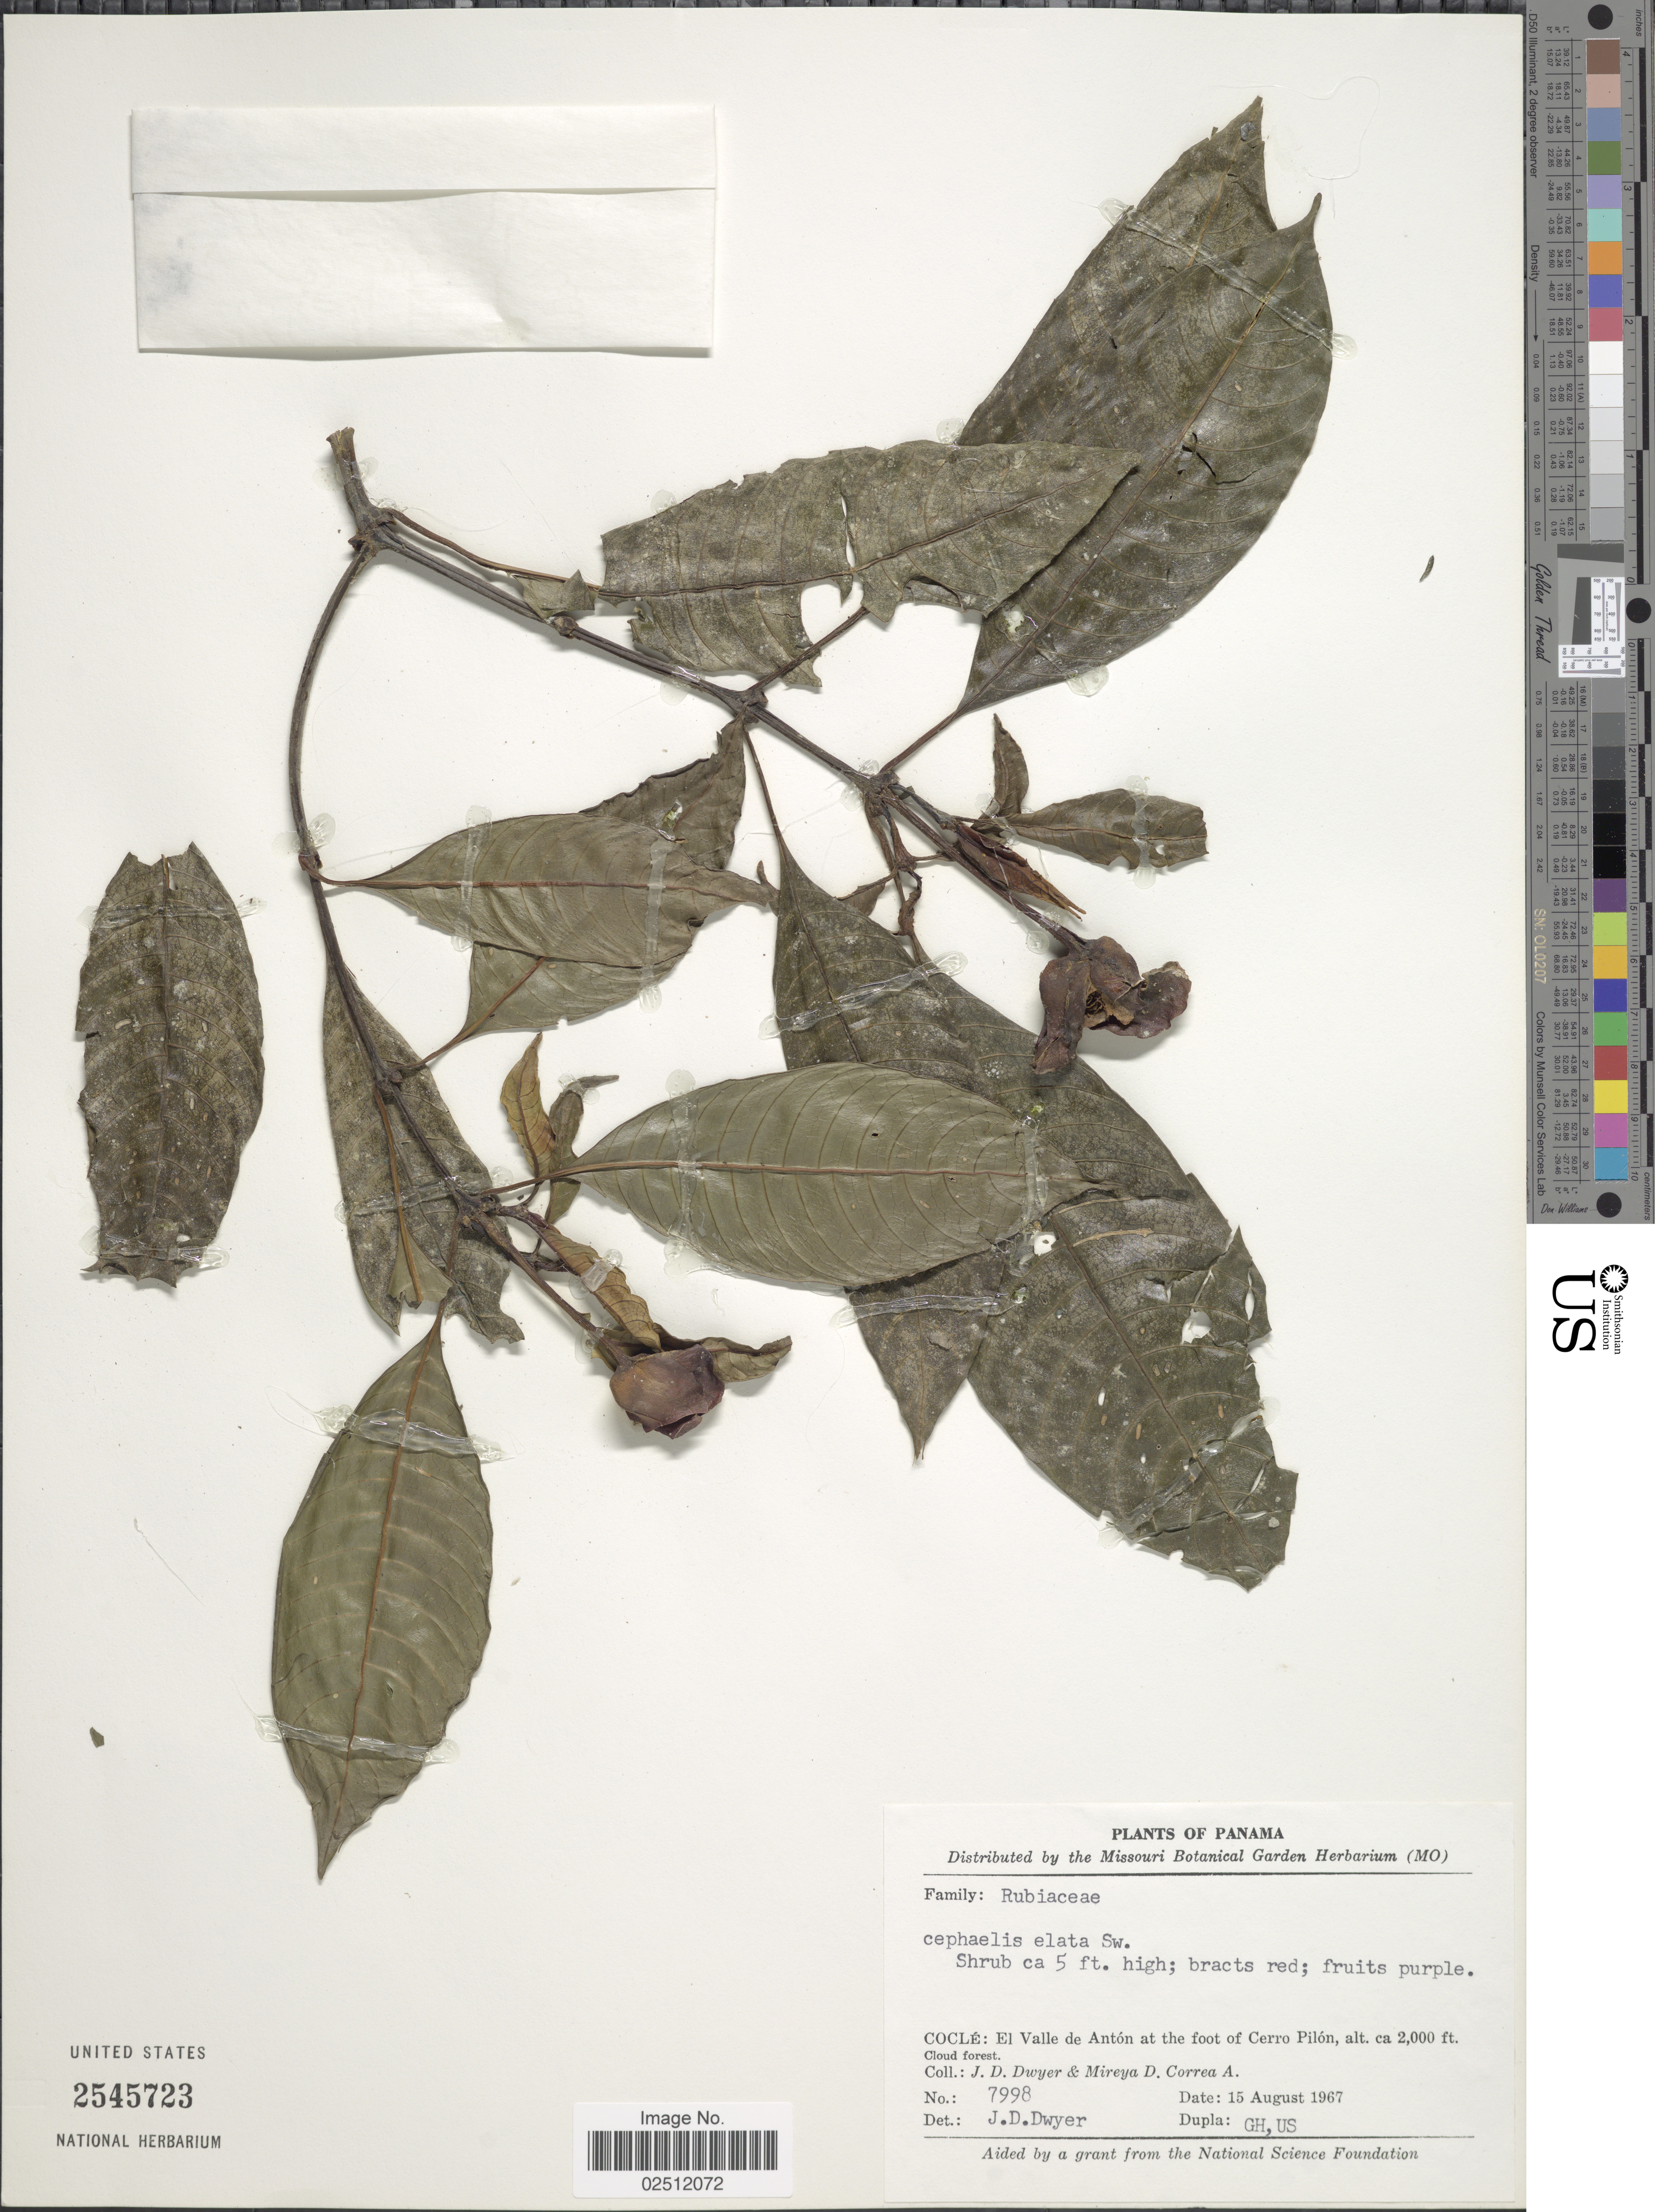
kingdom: Plantae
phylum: Tracheophyta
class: Magnoliopsida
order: Gentianales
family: Rubiaceae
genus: Psychotria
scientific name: Psychotria elata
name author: (Sw.) Hammel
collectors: J. D. Dwyer & M. D. Corrêa-A.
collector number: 7998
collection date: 1967-08-15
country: Panama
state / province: Coclé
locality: El Valle de Antón at the foot of Cerro Pilón; Cloud forest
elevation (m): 610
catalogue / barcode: US 2545723